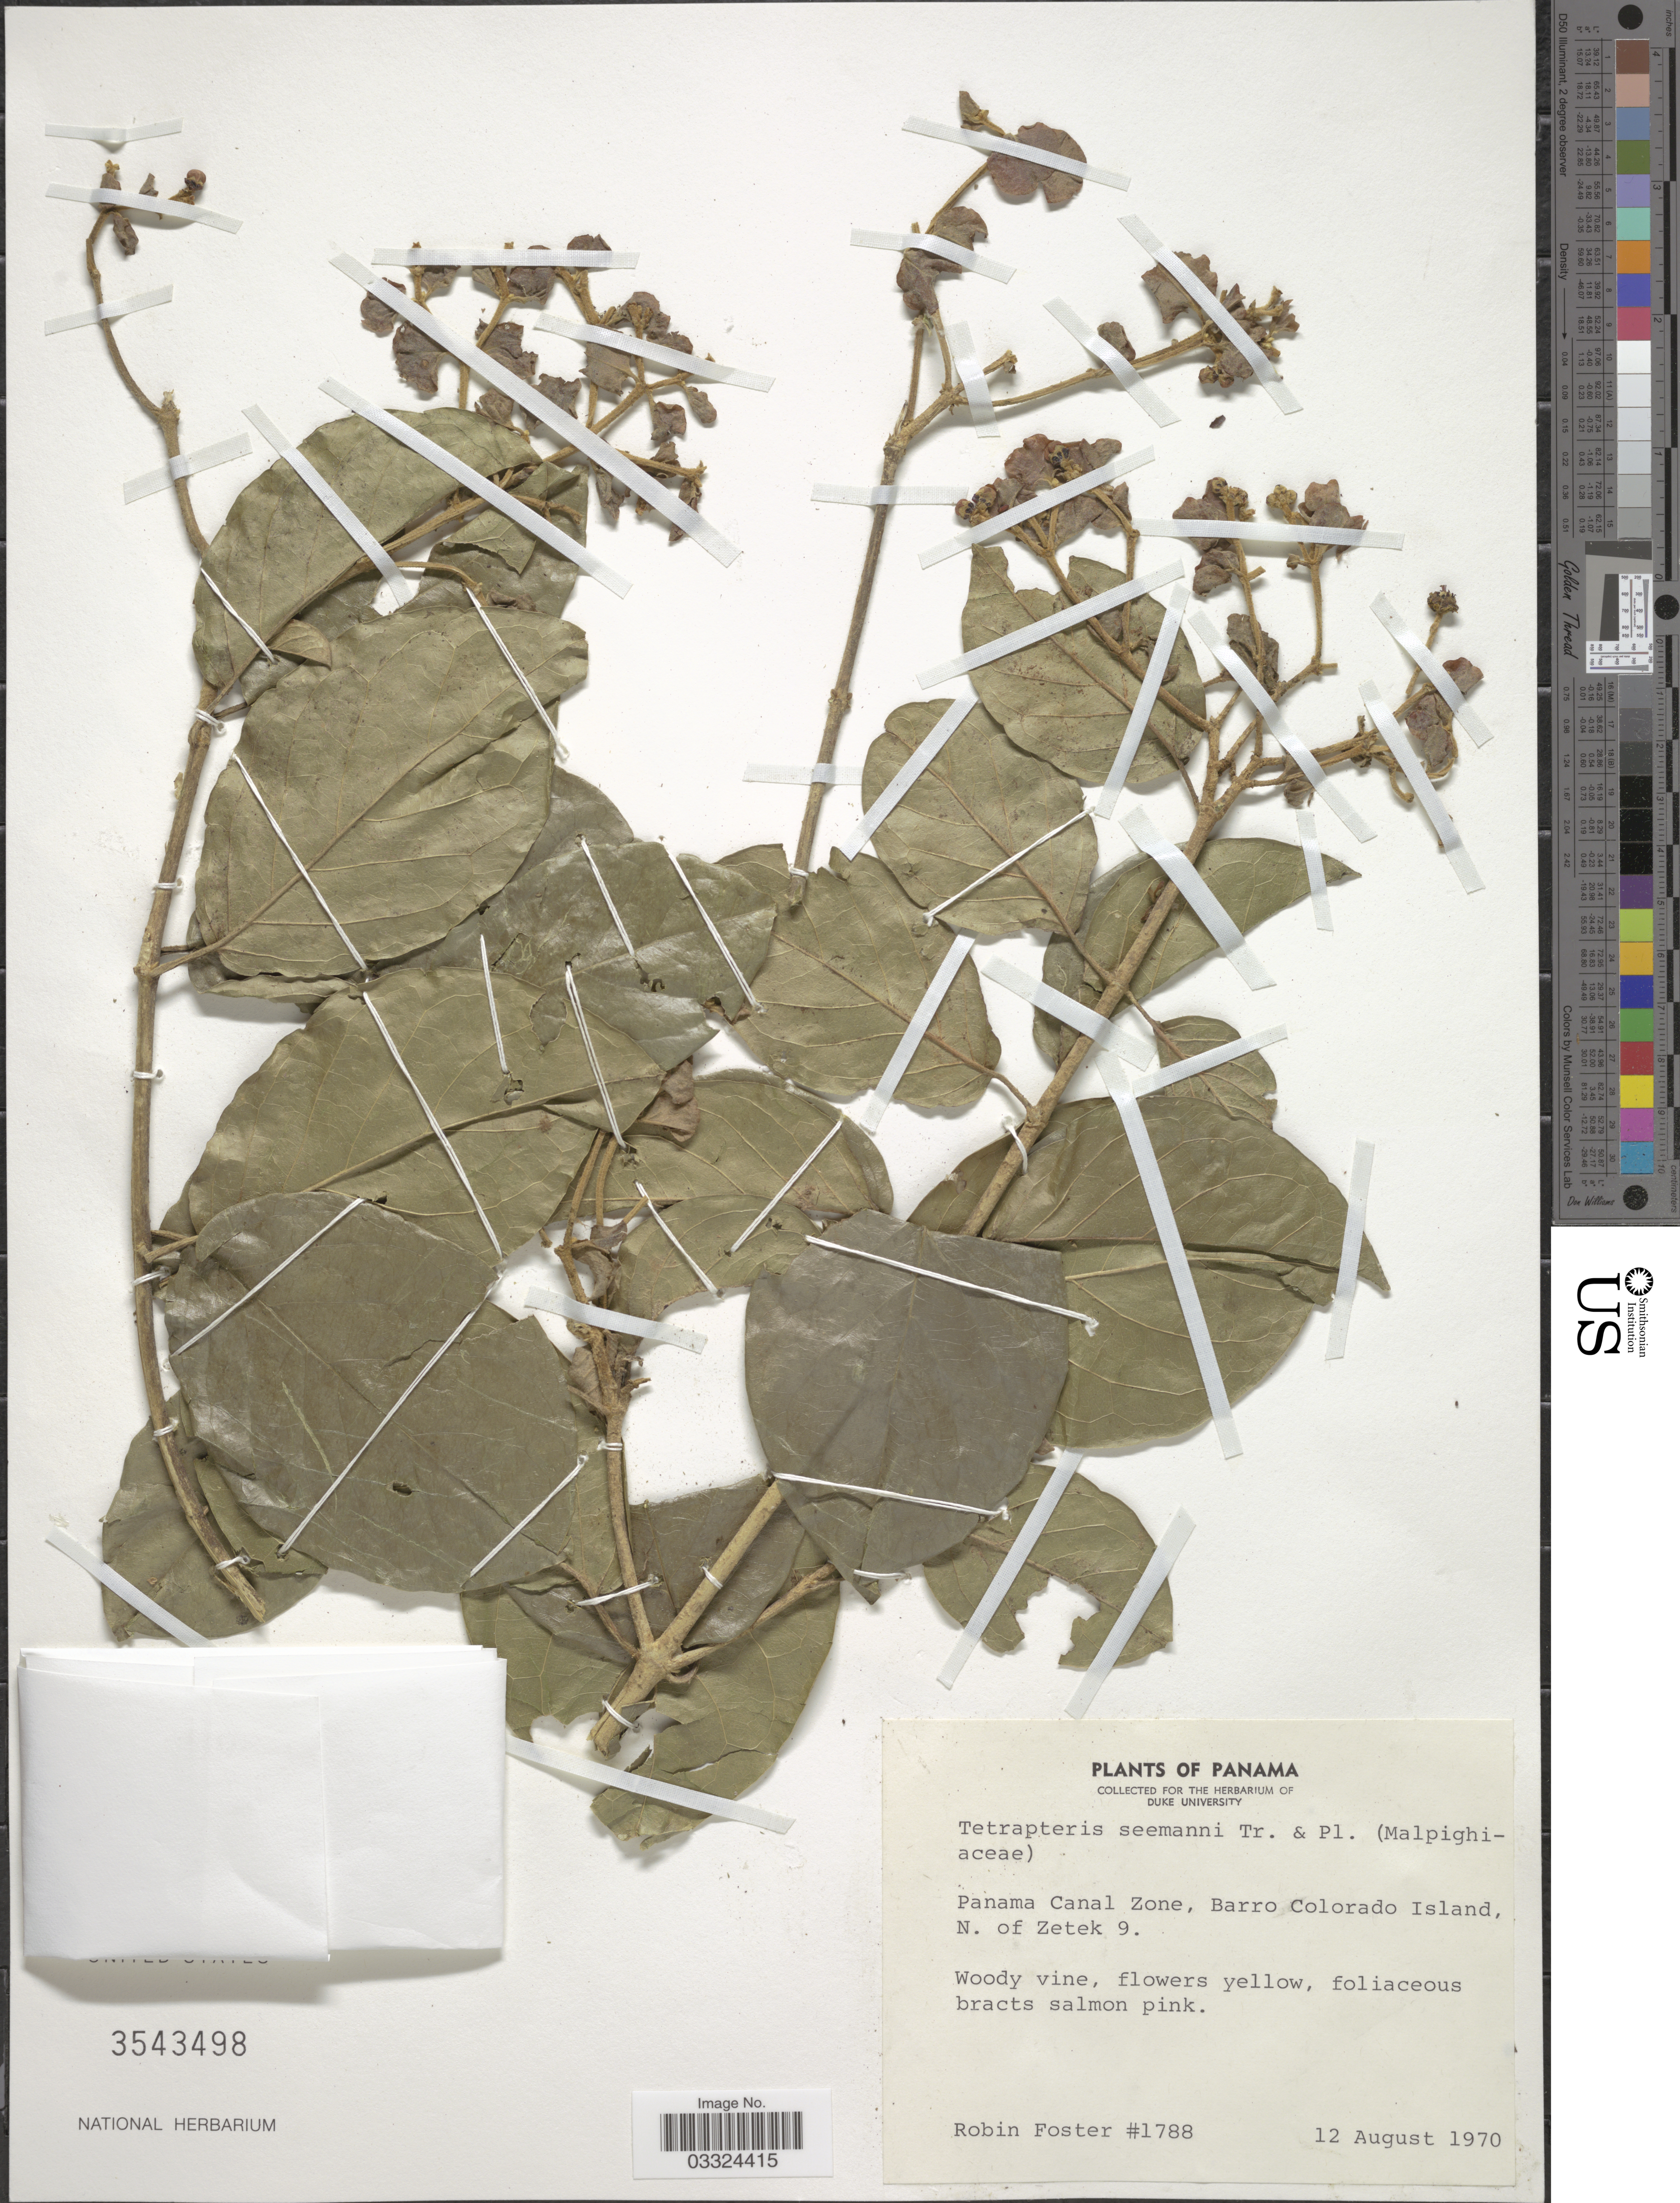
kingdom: Plantae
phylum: Tracheophyta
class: Magnoliopsida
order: Malpighiales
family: Malpighiaceae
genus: Tetrapterys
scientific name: Tetrapterys goudotiana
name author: Triana & Planch.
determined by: Pool, Amy, (MO), Missouri Botanical Garden (UNITED STATES)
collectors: R. B. Foster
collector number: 1788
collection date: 1970-08-12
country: Panama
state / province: Panamá Oeste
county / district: Canal Zone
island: Barro Colorado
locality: Panama Canal Zone, Barro Colorado Island, N. of Zetek 9.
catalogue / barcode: US 3543498